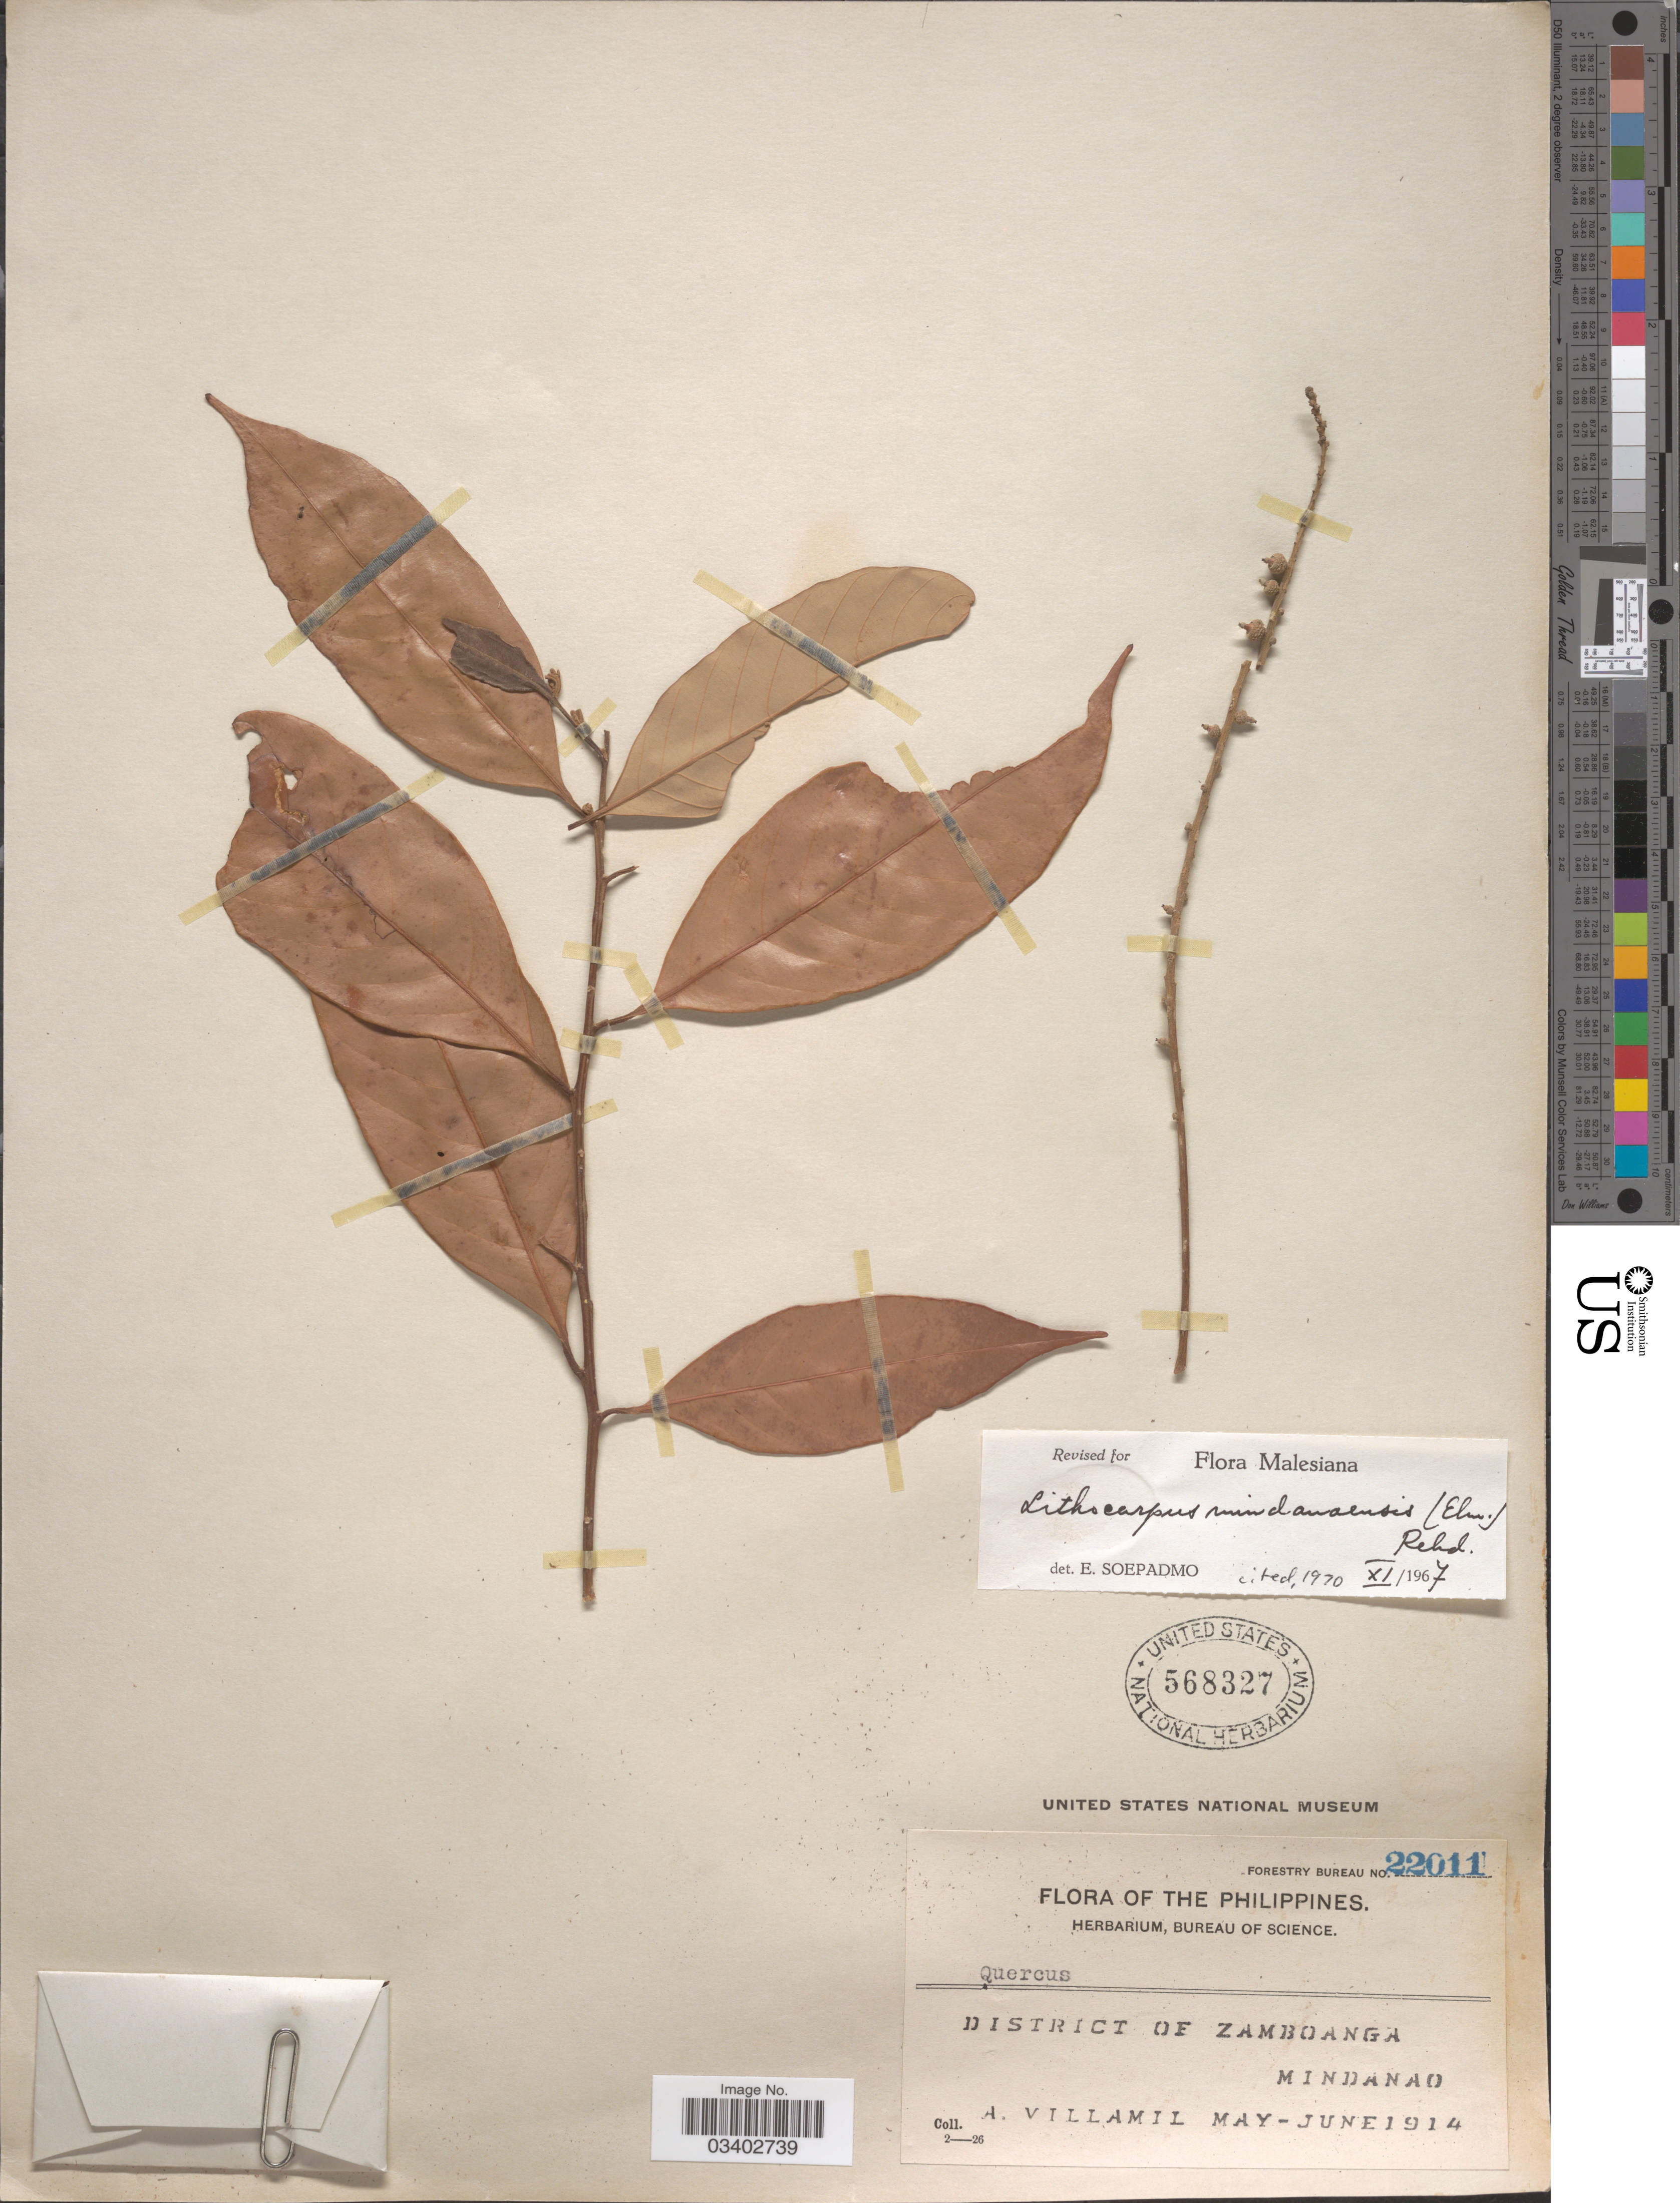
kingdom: Plantae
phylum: Tracheophyta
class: Magnoliopsida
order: Fagales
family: Fagaceae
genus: Lithocarpus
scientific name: Lithocarpus mindanaensis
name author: (Elmer) Rehder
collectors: A. Villamil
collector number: Forestry Bureau 22011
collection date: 1914-05/1914-06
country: Philippines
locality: District of Zamboanga. Mindanao.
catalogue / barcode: US 568327